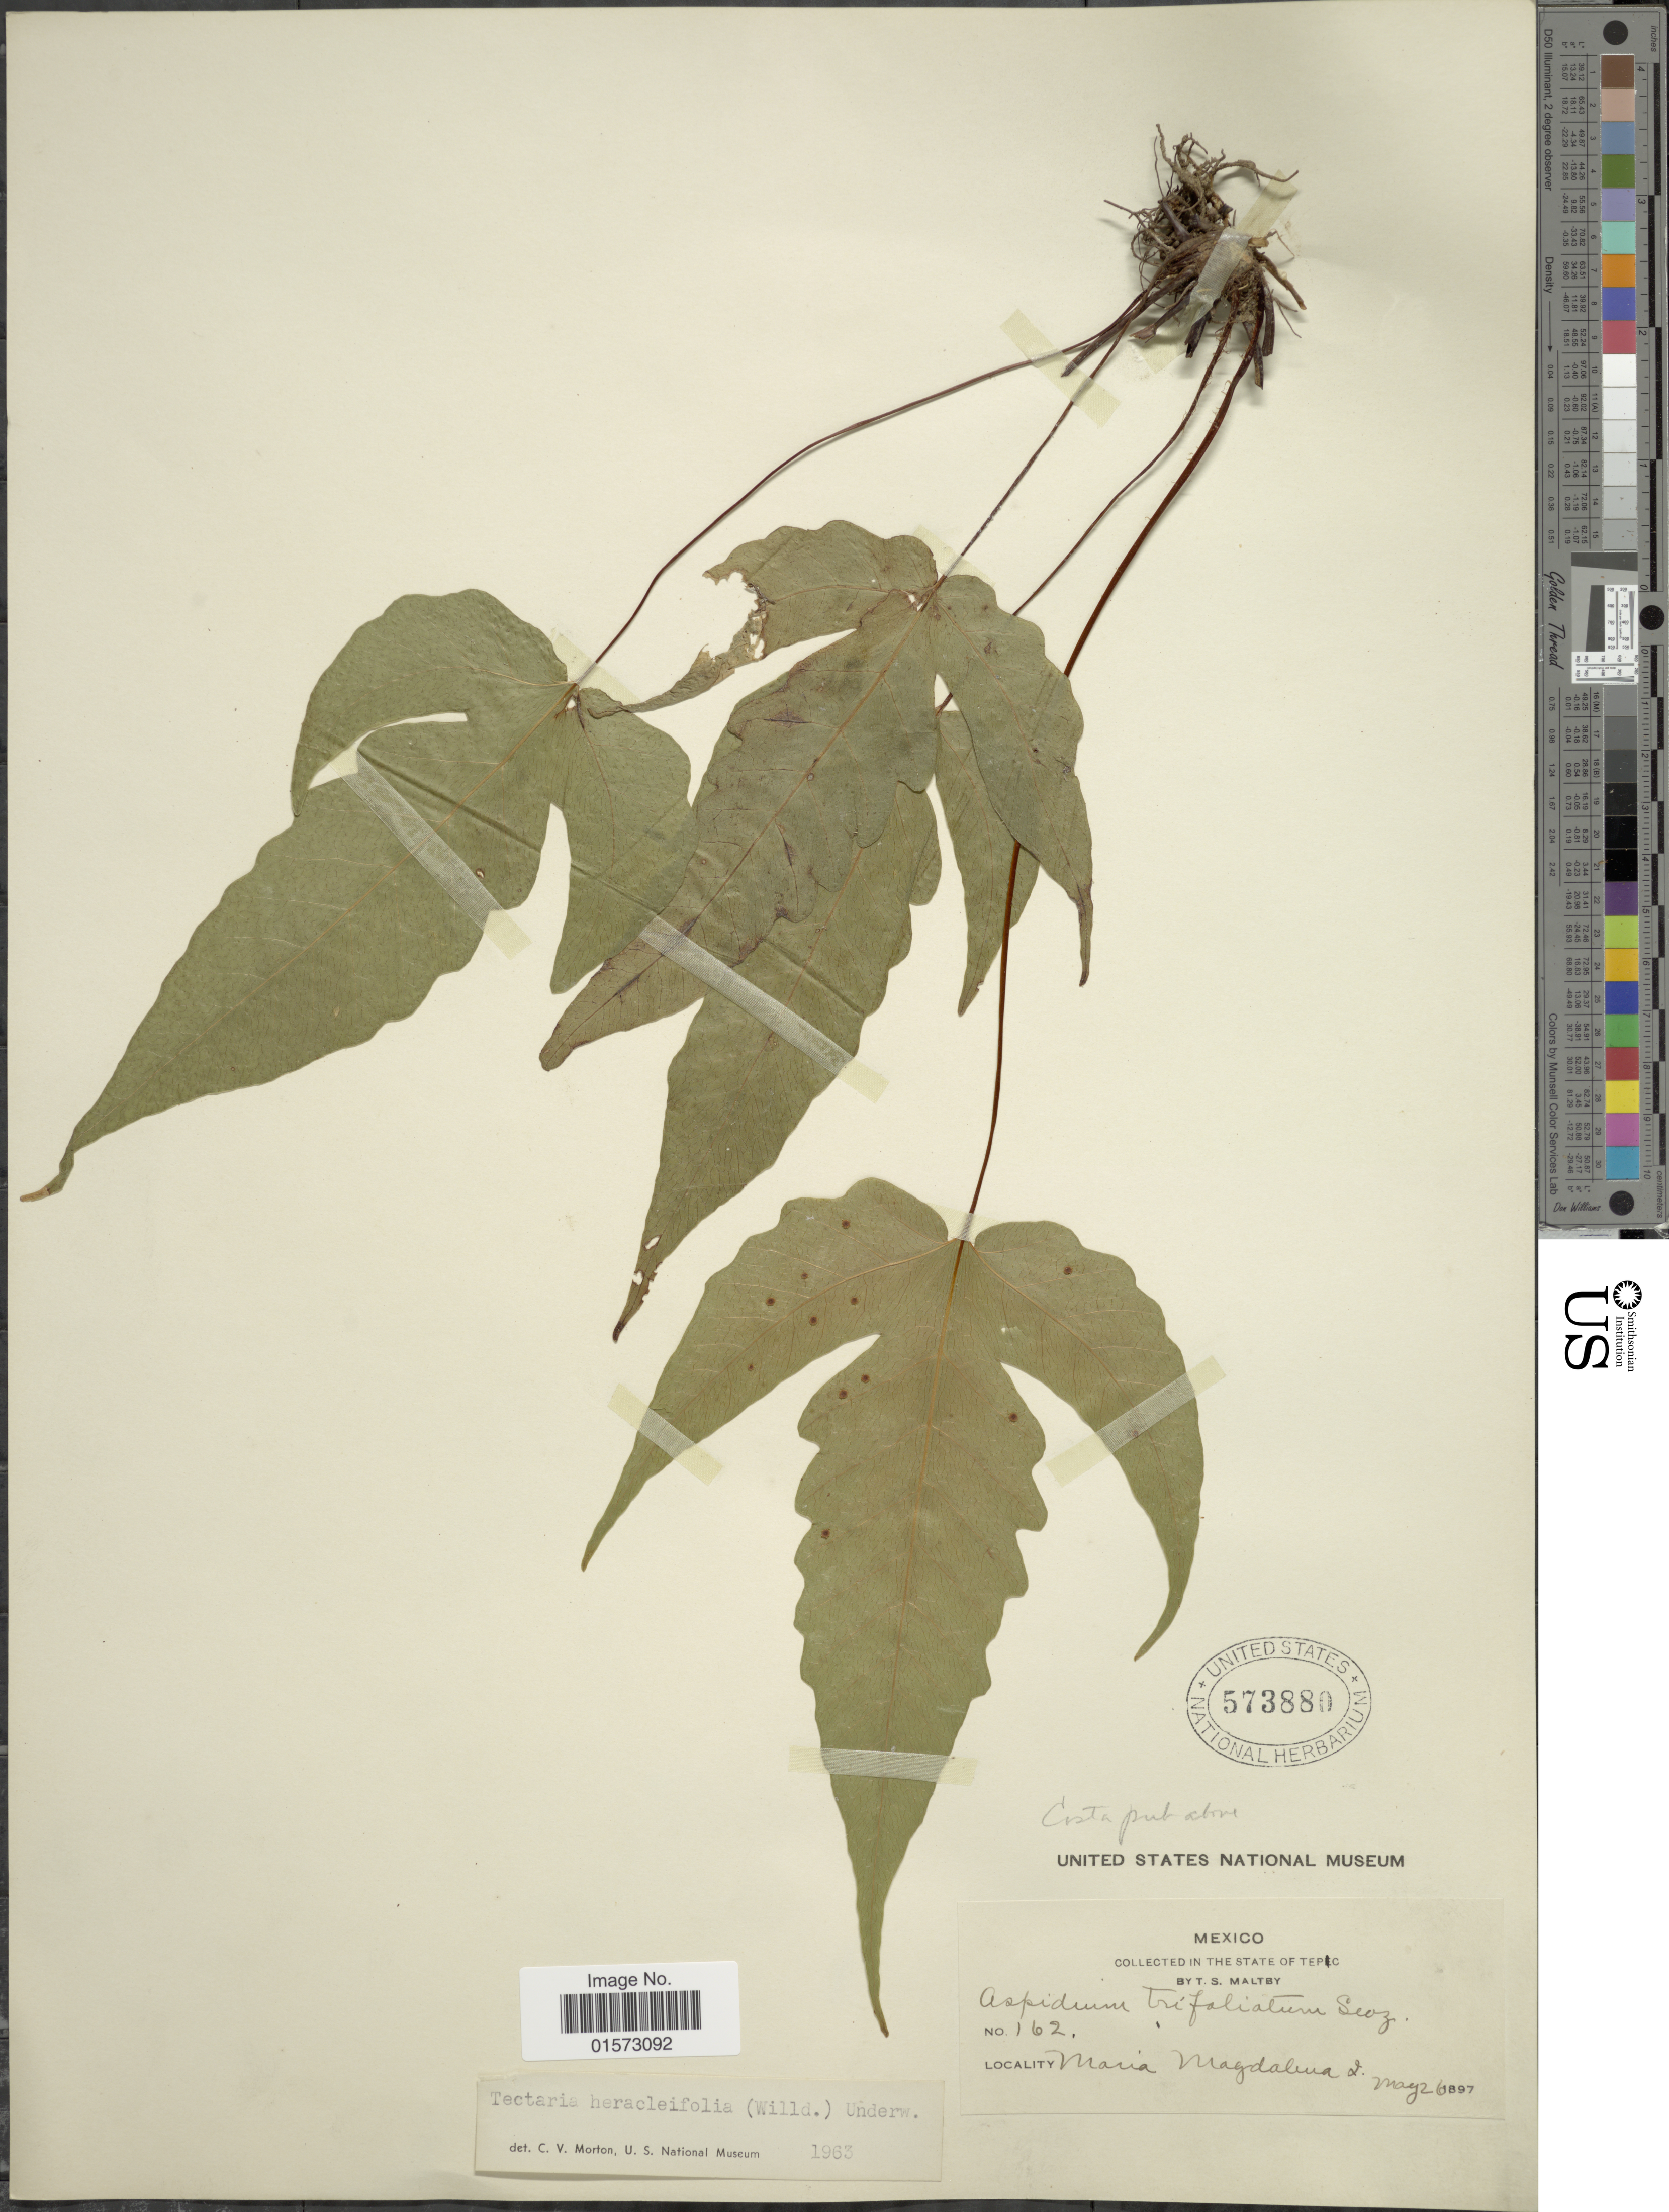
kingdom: Plantae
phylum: Tracheophyta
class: Polypodiopsida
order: Polypodiales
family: Tectariaceae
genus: Tectaria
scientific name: Tectaria heracleifolia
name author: (Willd.) Underw.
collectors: T. S. Maltby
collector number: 162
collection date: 1897-05-26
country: Mexico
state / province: Nayarit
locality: In the state of Tepec, Maria Magdalena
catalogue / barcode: US 573880